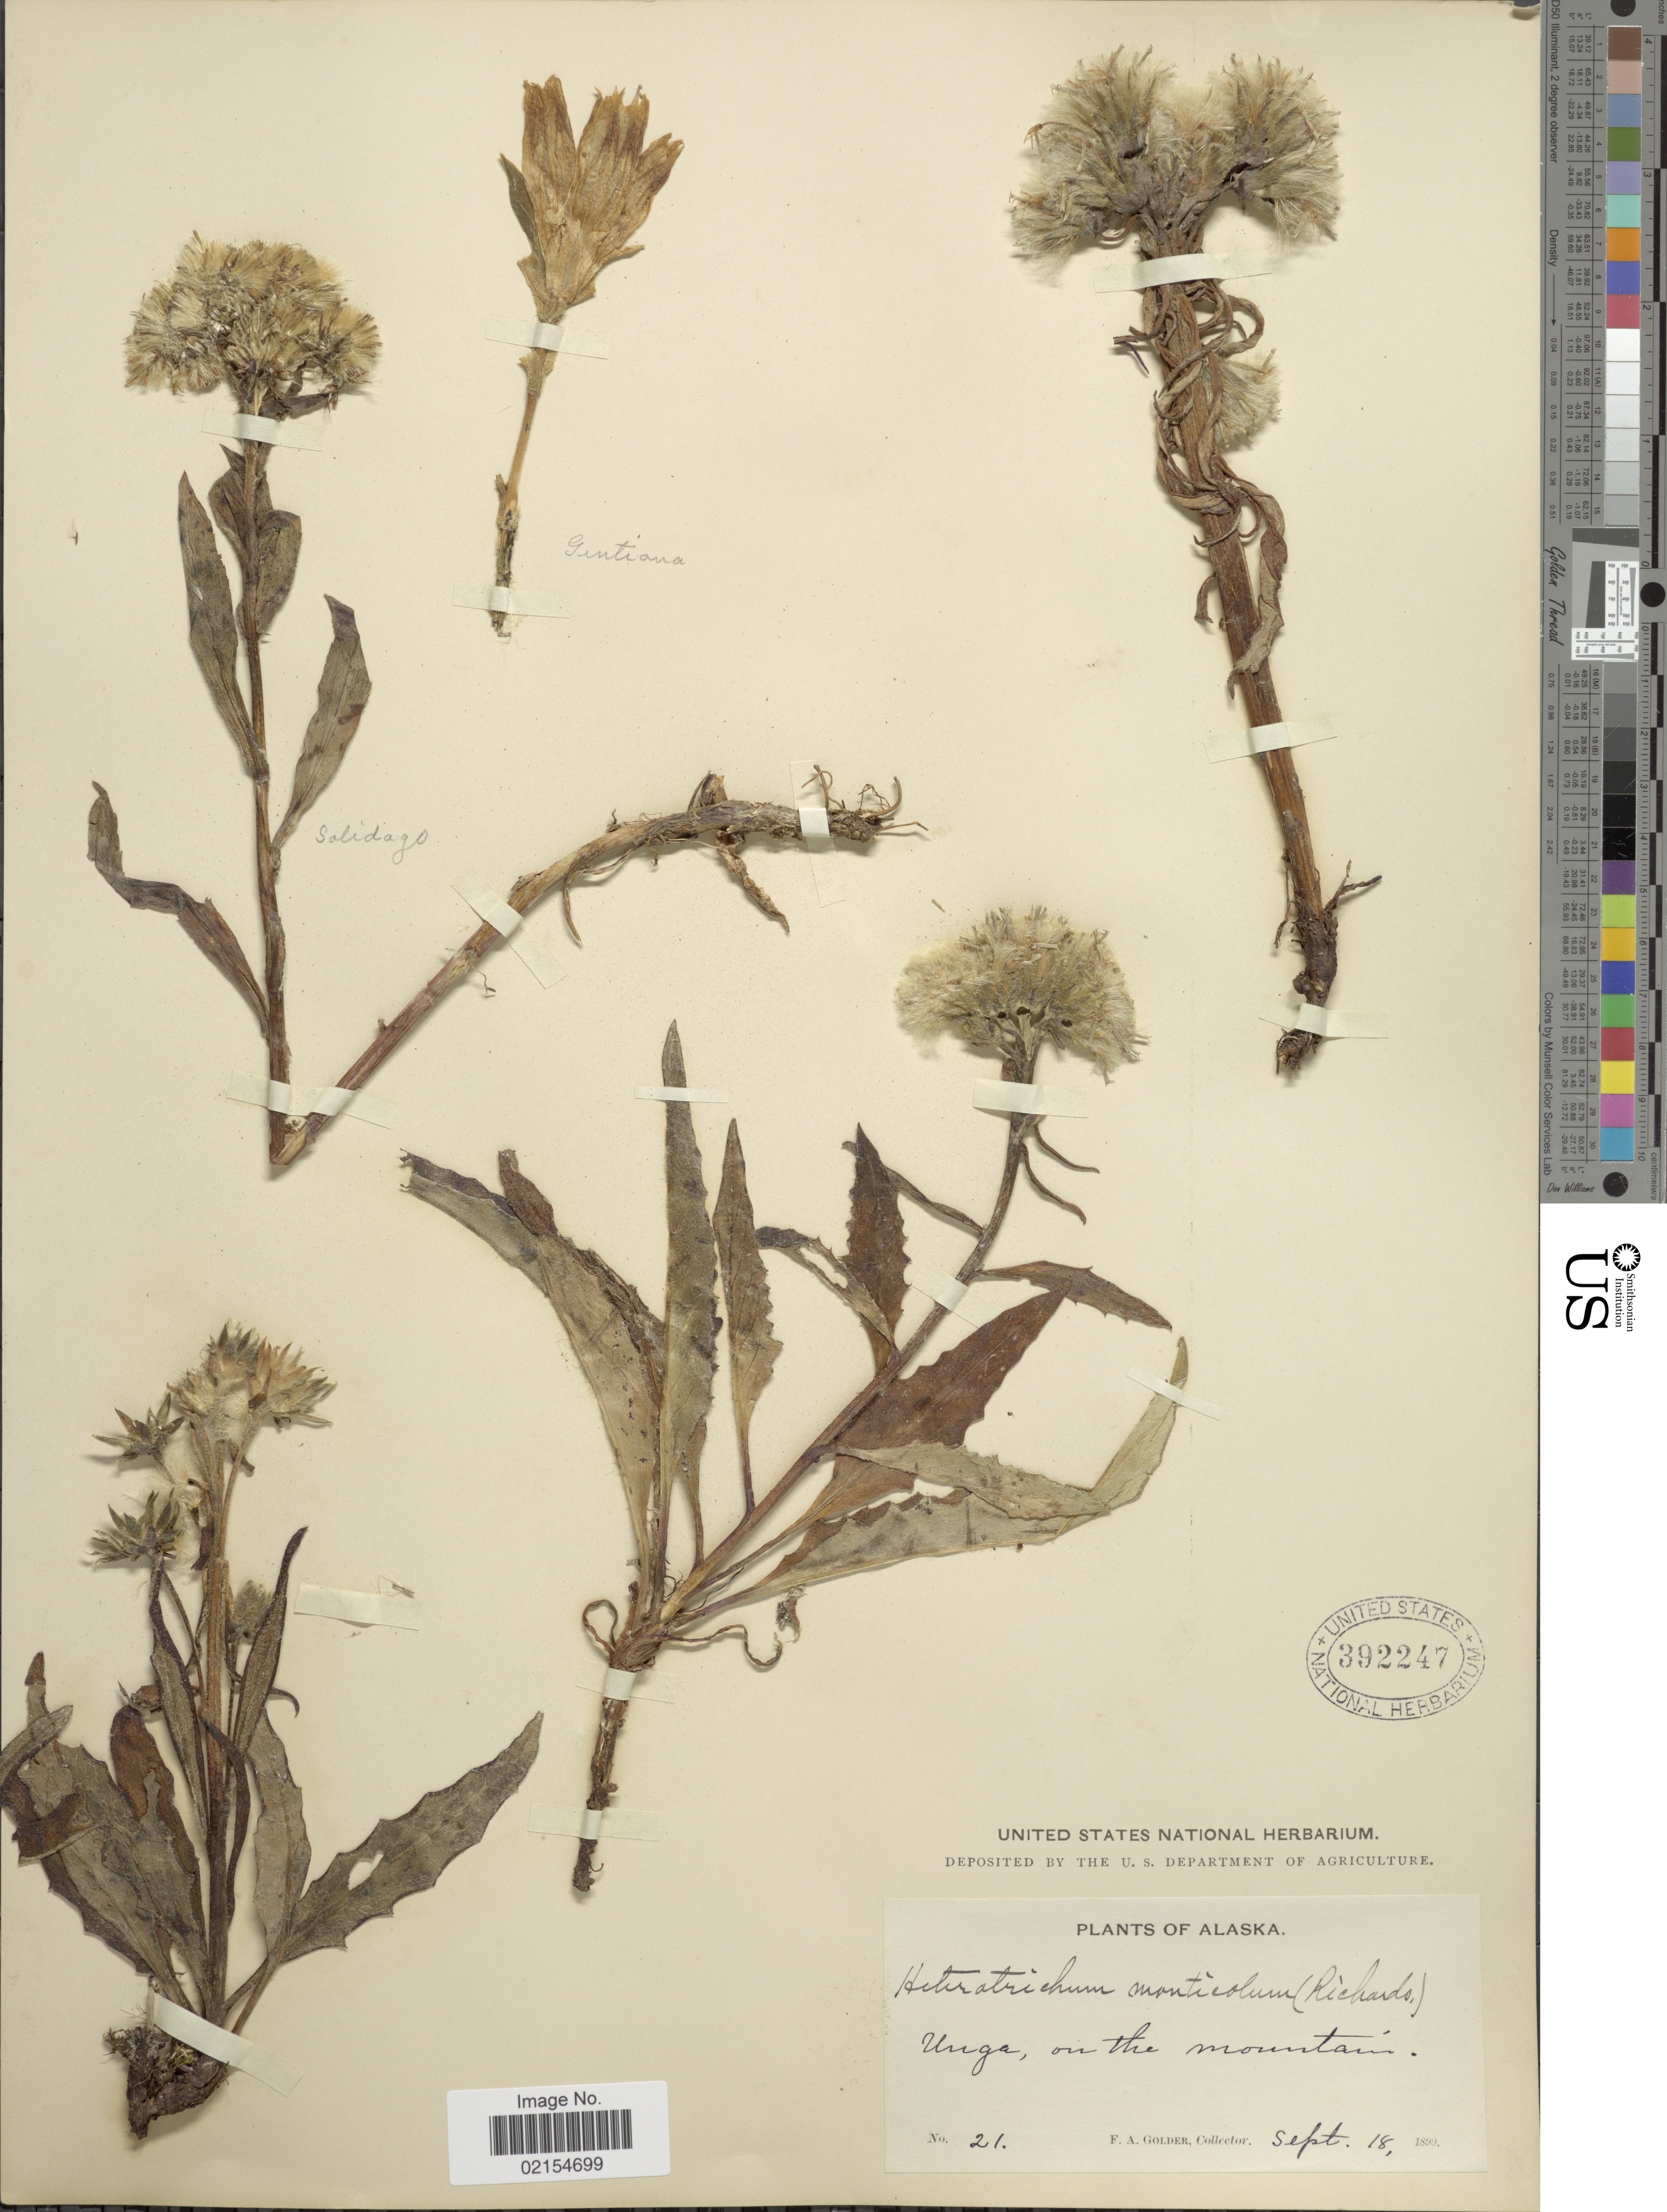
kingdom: Plantae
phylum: Tracheophyta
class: Magnoliopsida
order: Asterales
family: Asteraceae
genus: Saussurea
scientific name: Saussurea angustifolia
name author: (L.) DC.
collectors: F. Golder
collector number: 21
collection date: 1899-09-18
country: United States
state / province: Alaska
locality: Unga, on the mountain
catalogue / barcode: US 392247